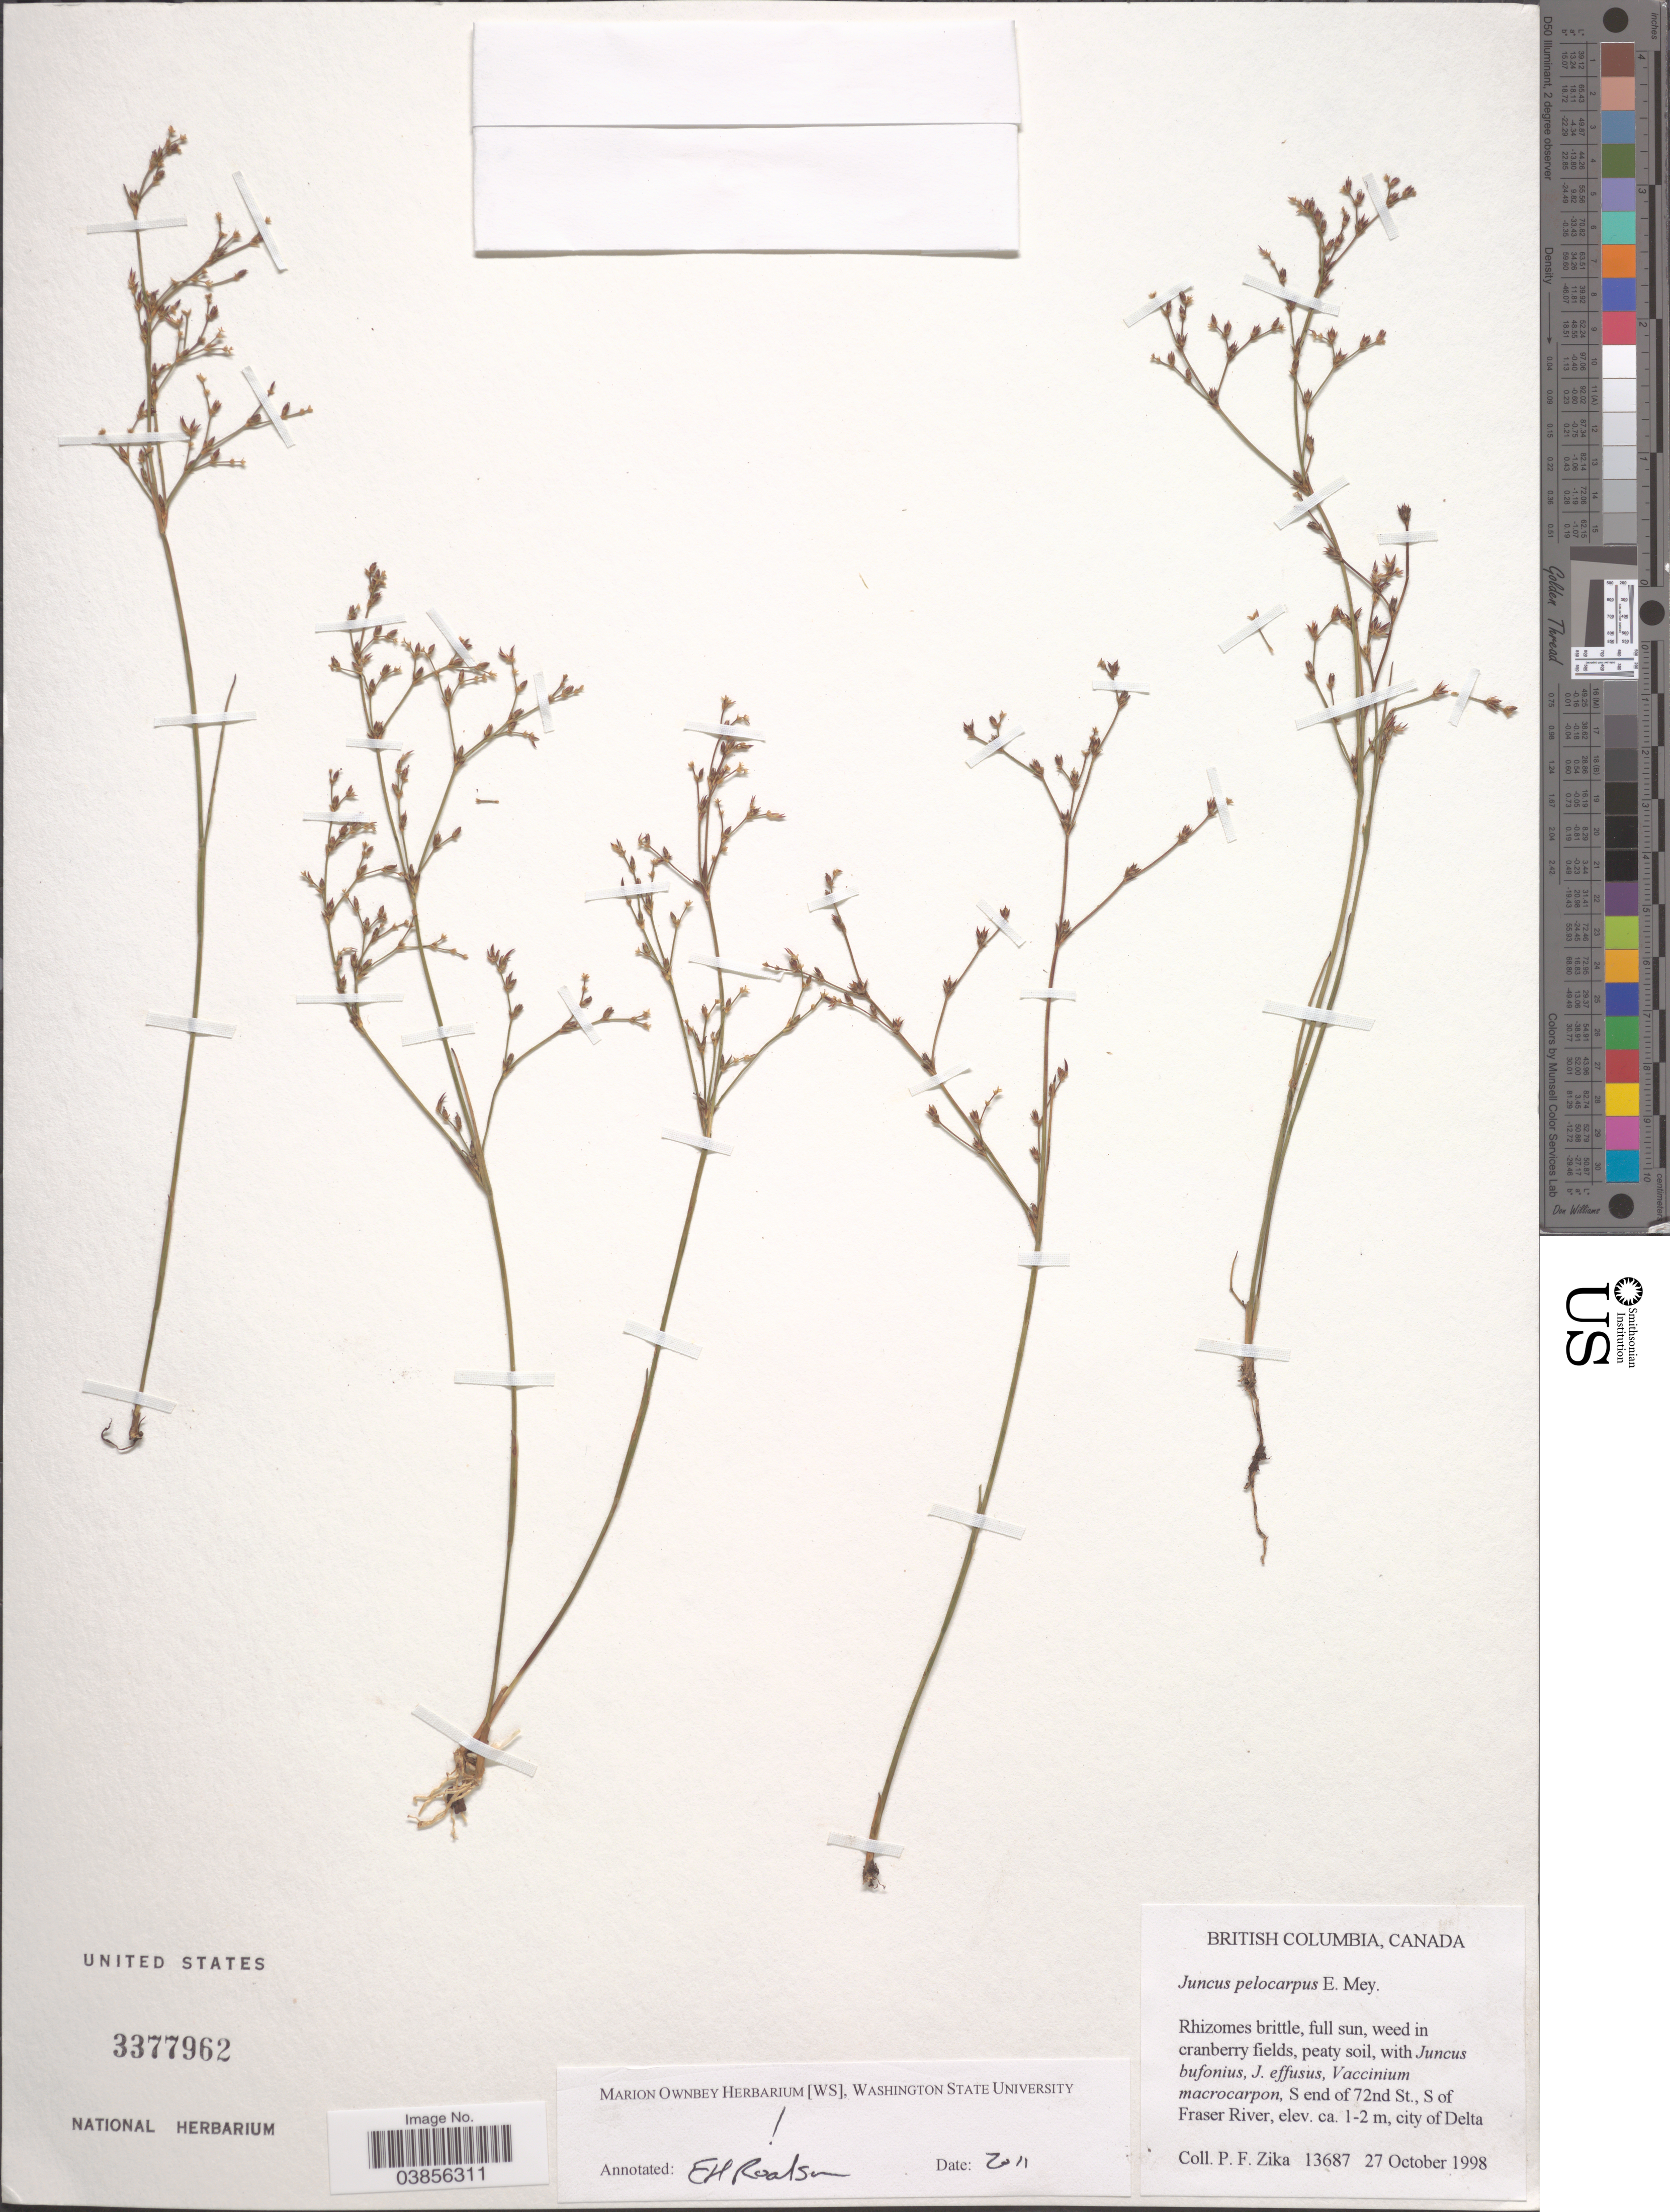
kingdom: Plantae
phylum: Tracheophyta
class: Liliopsida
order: Poales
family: Juncaceae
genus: Juncus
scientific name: Juncus pelocarpus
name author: E. Mey.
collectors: P. F. Zika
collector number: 13687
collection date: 1998-10-27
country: Canada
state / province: British Columbia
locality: S end of 72nd St., S of Fraser River, city of Delta.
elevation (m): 1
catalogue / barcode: US 3377962